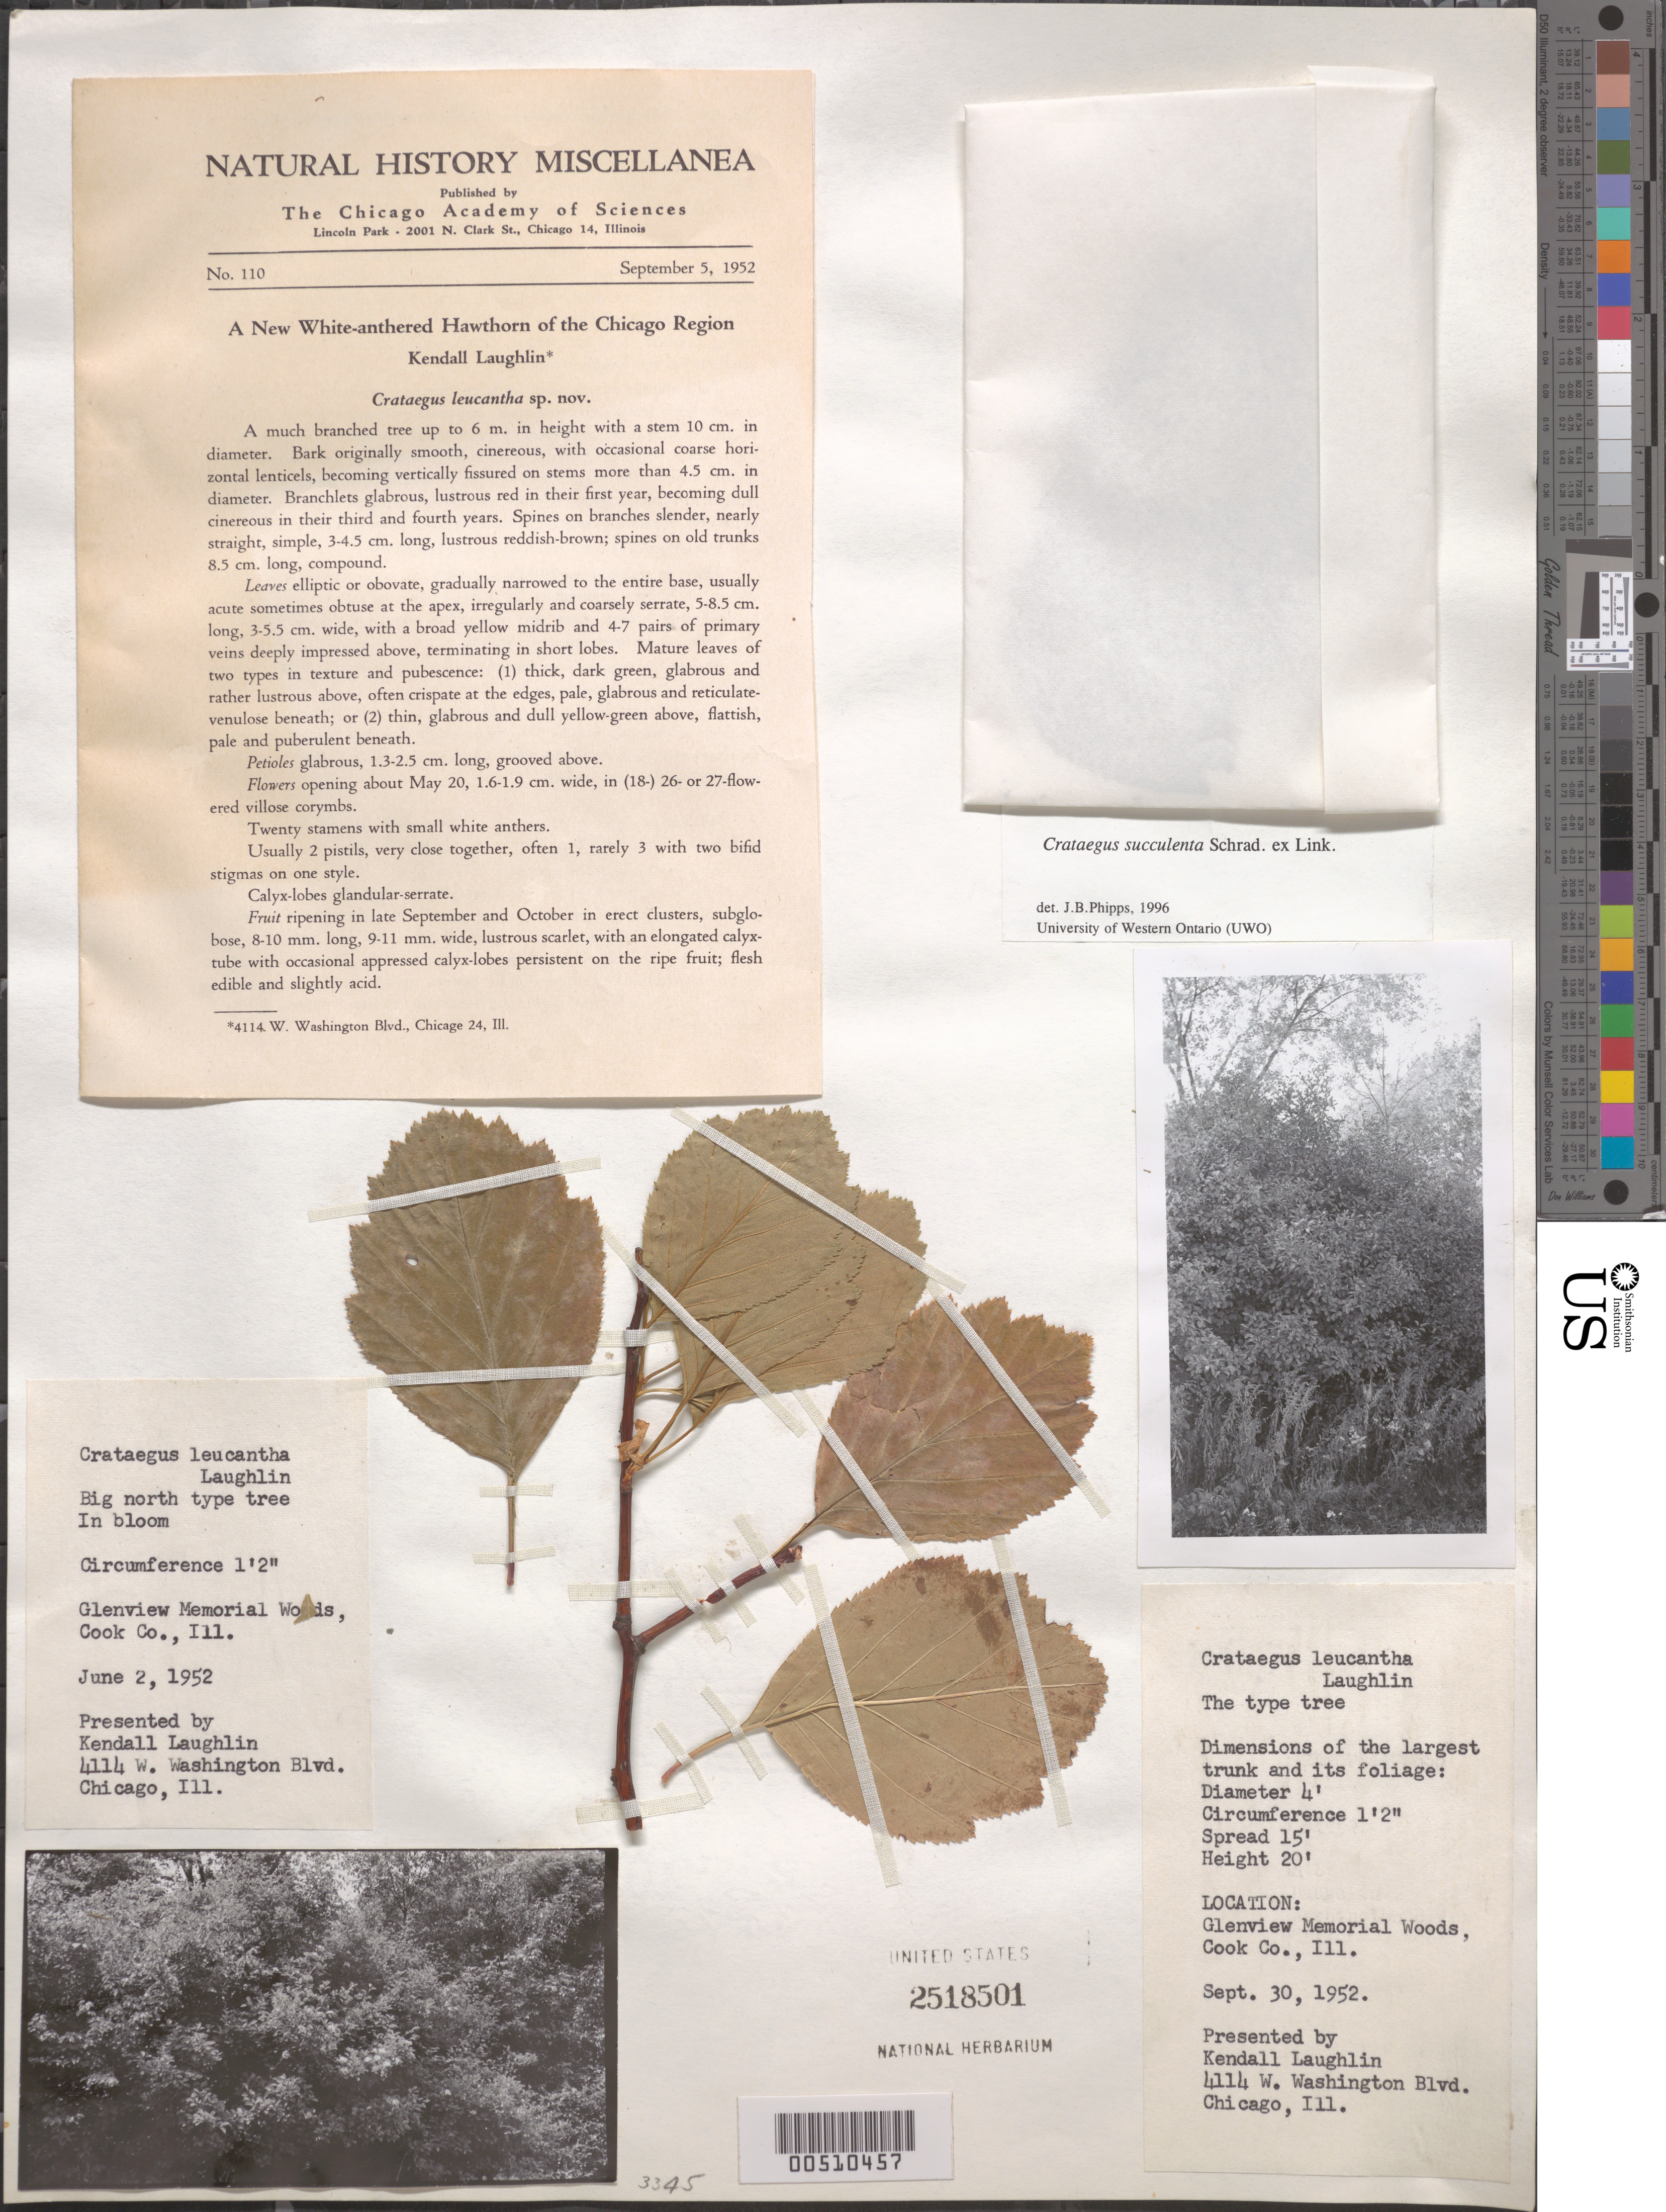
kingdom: Plantae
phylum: Tracheophyta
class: Magnoliopsida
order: Rosales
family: Rosaceae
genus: Crataegus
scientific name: Crataegus succulenta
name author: Schrad. ex Link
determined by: Phipps, James B., (UWO), University of Western Ontario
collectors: K. Laughlin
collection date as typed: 30 Sep 1952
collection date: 1952-09-30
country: United States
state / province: Illinois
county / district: Cook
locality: Glenview Memorial Woods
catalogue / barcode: US 2518501